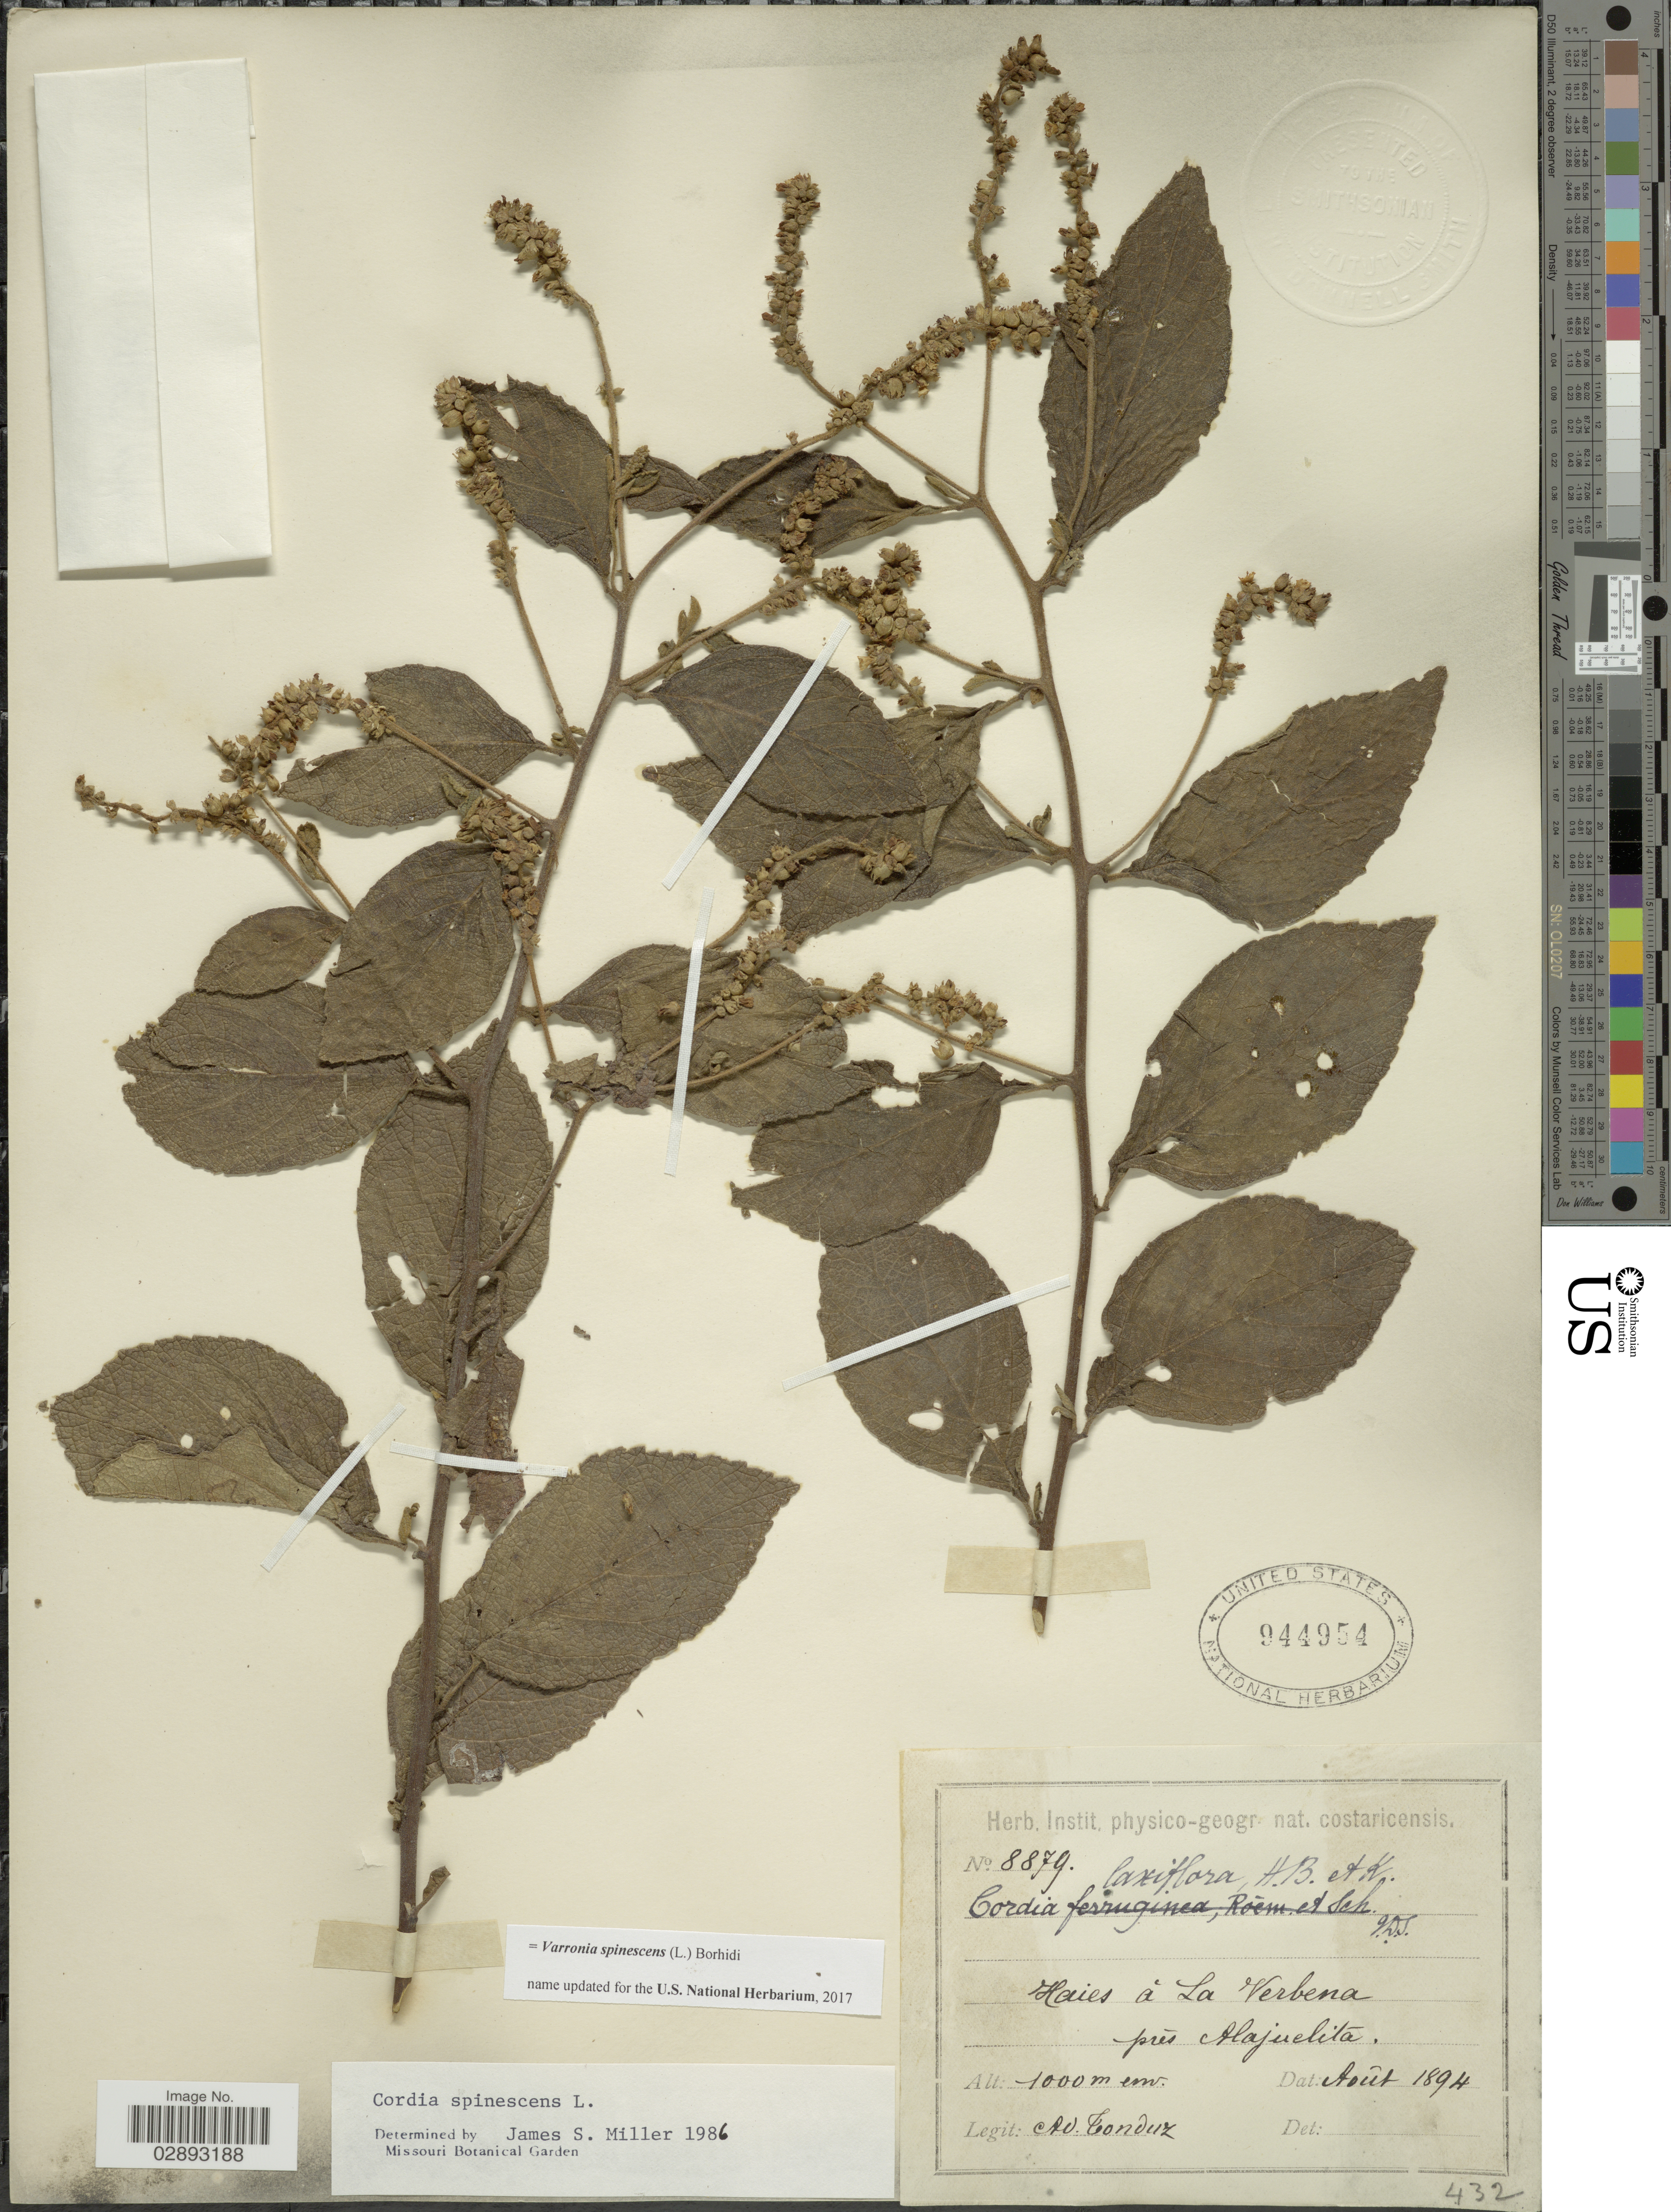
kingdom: Plantae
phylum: Tracheophyta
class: Magnoliopsida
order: Boraginales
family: Cordiaceae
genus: Varronia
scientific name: Varronia spinescens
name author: (L.) Borhidi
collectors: A. Tonduz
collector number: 8879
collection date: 1894-08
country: Costa Rica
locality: Haies á La Verbena près Alajuelita.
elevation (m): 1000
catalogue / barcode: US 944954